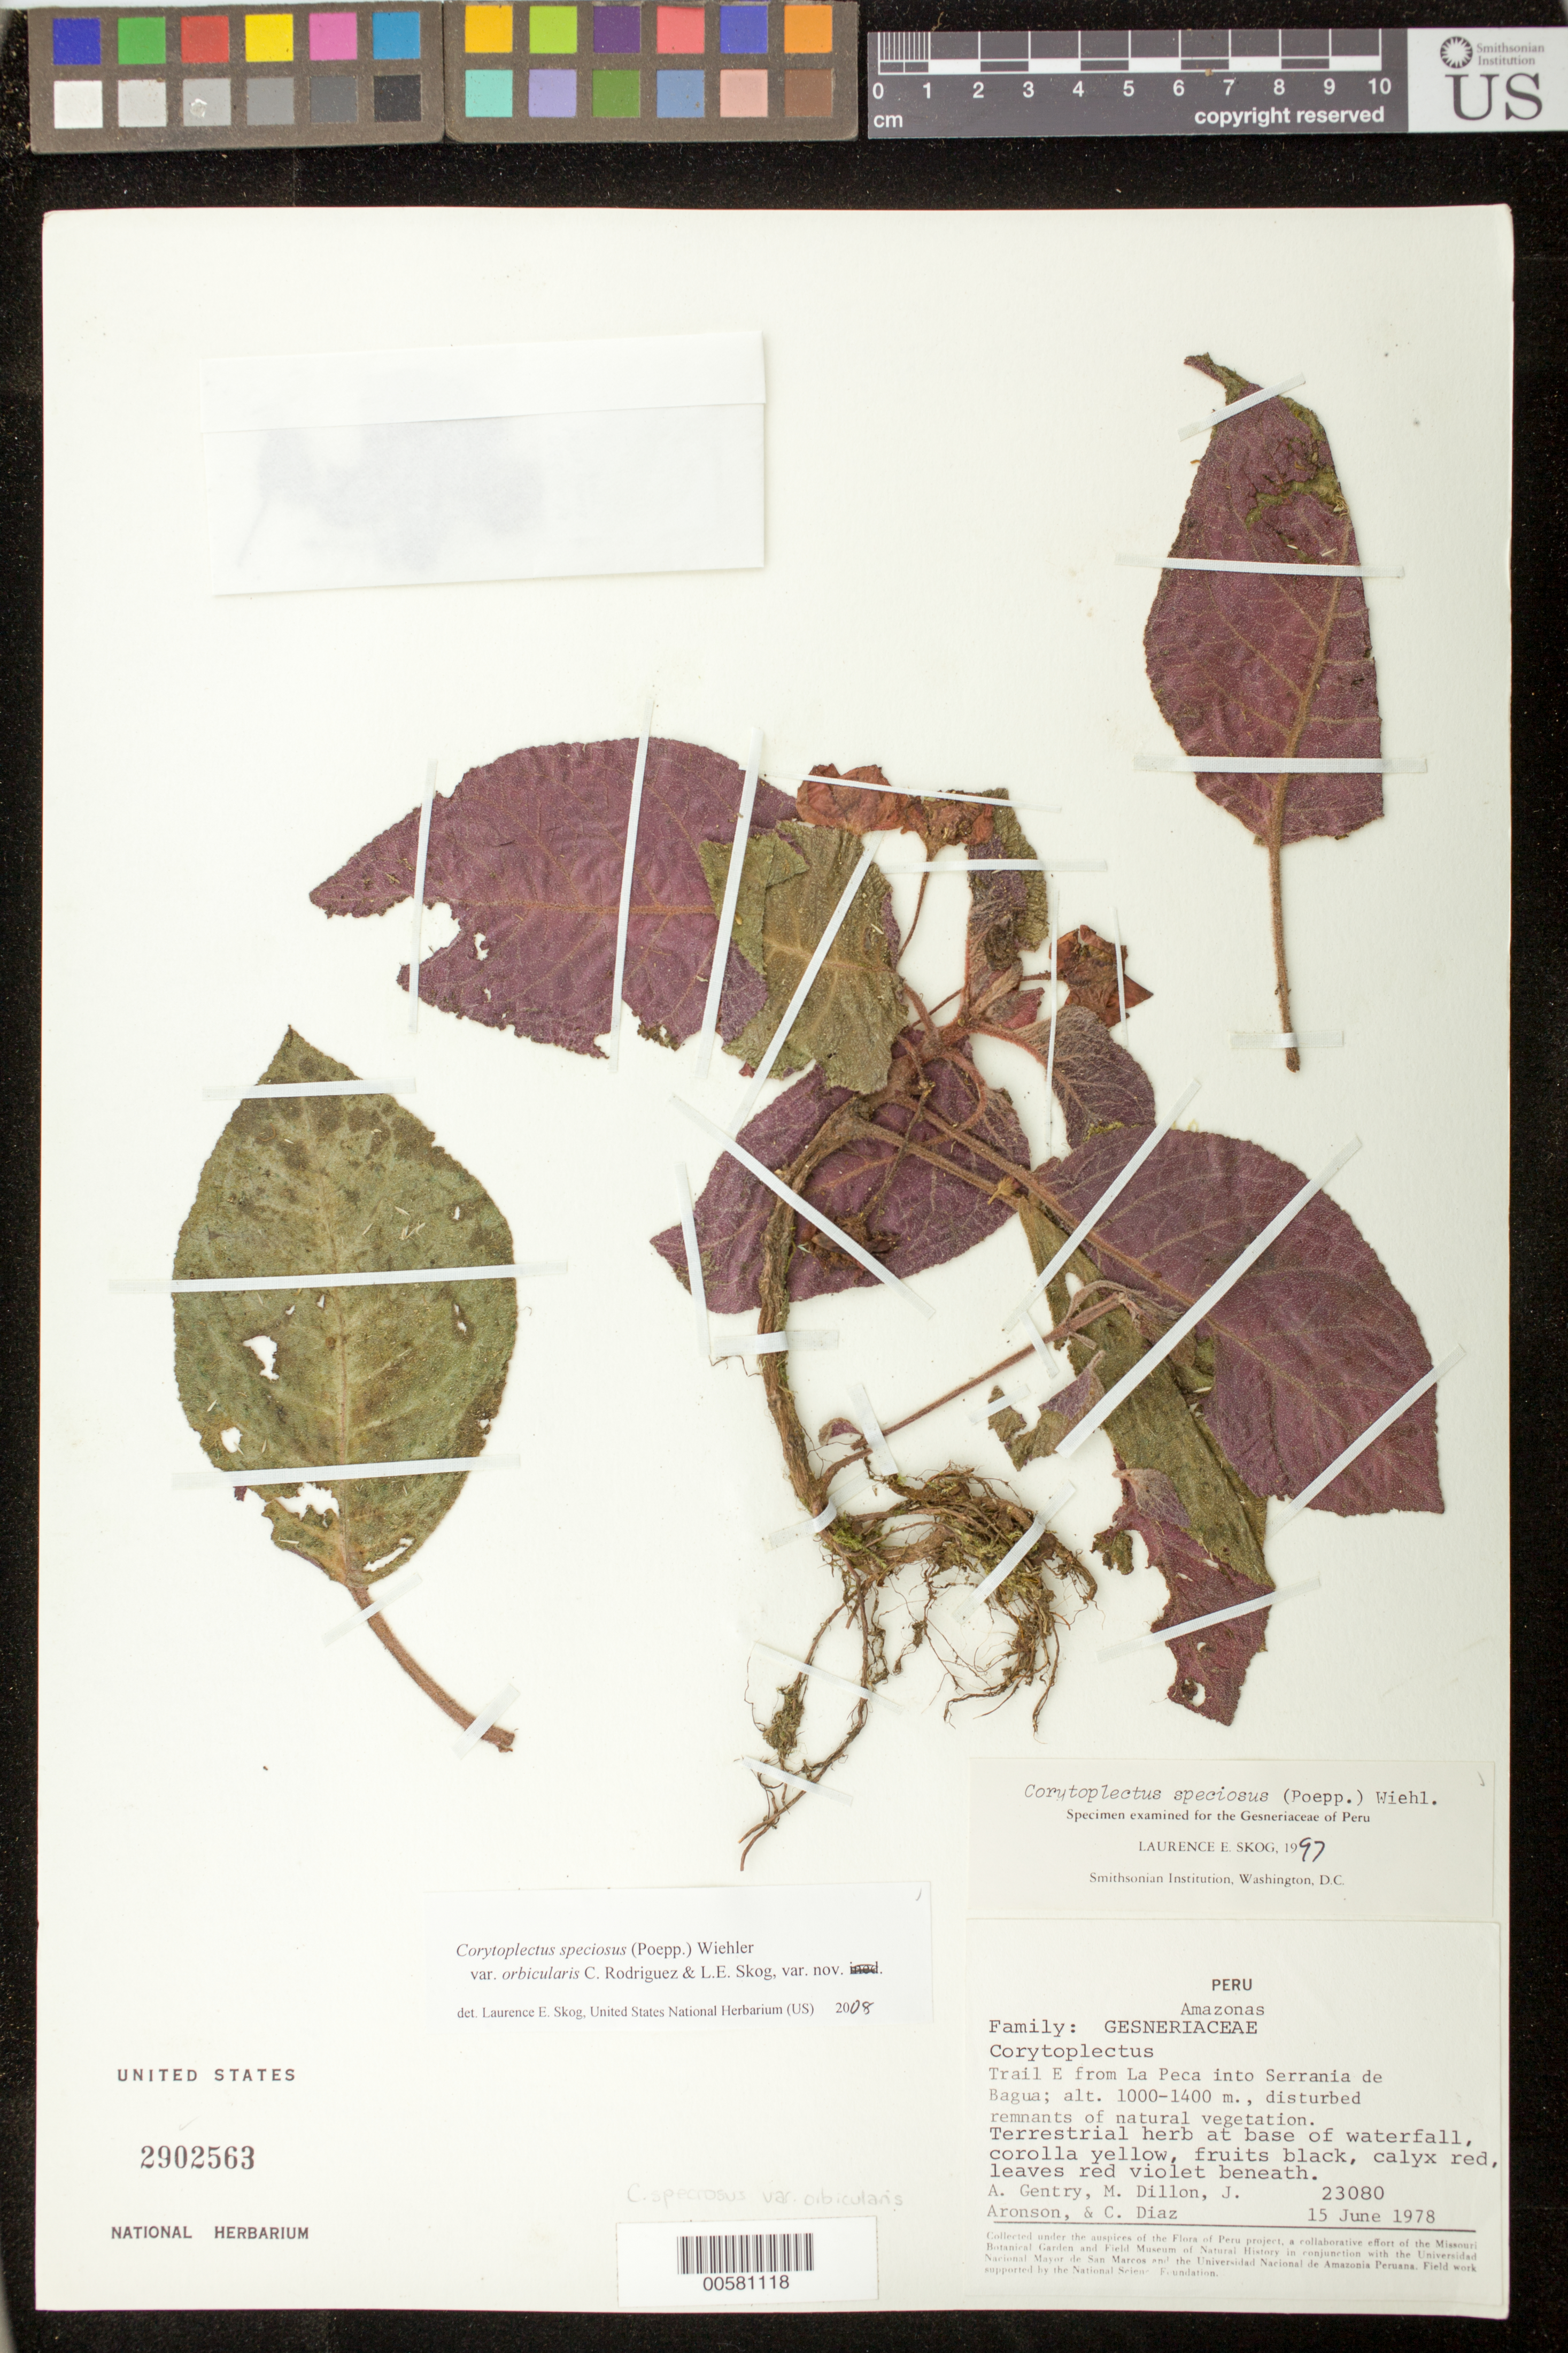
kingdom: Plantae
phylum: Tracheophyta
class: Magnoliopsida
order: Lamiales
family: Gesneriaceae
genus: Corytoplectus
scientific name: Corytoplectus speciosus var. orbicularis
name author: Rodr.-Flores & L.E. Skog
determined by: Skog, Laurence E.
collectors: A. H. Gentry, M. O. Dillon, J. Aronson & C. Díaz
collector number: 23080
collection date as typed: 15 Jun 1978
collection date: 1978-06-15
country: Peru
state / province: Amazonas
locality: Trail E from La Peca into Serrania de Bagua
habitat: Disturbed remnants of natural vegetation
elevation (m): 1000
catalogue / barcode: US 2902563